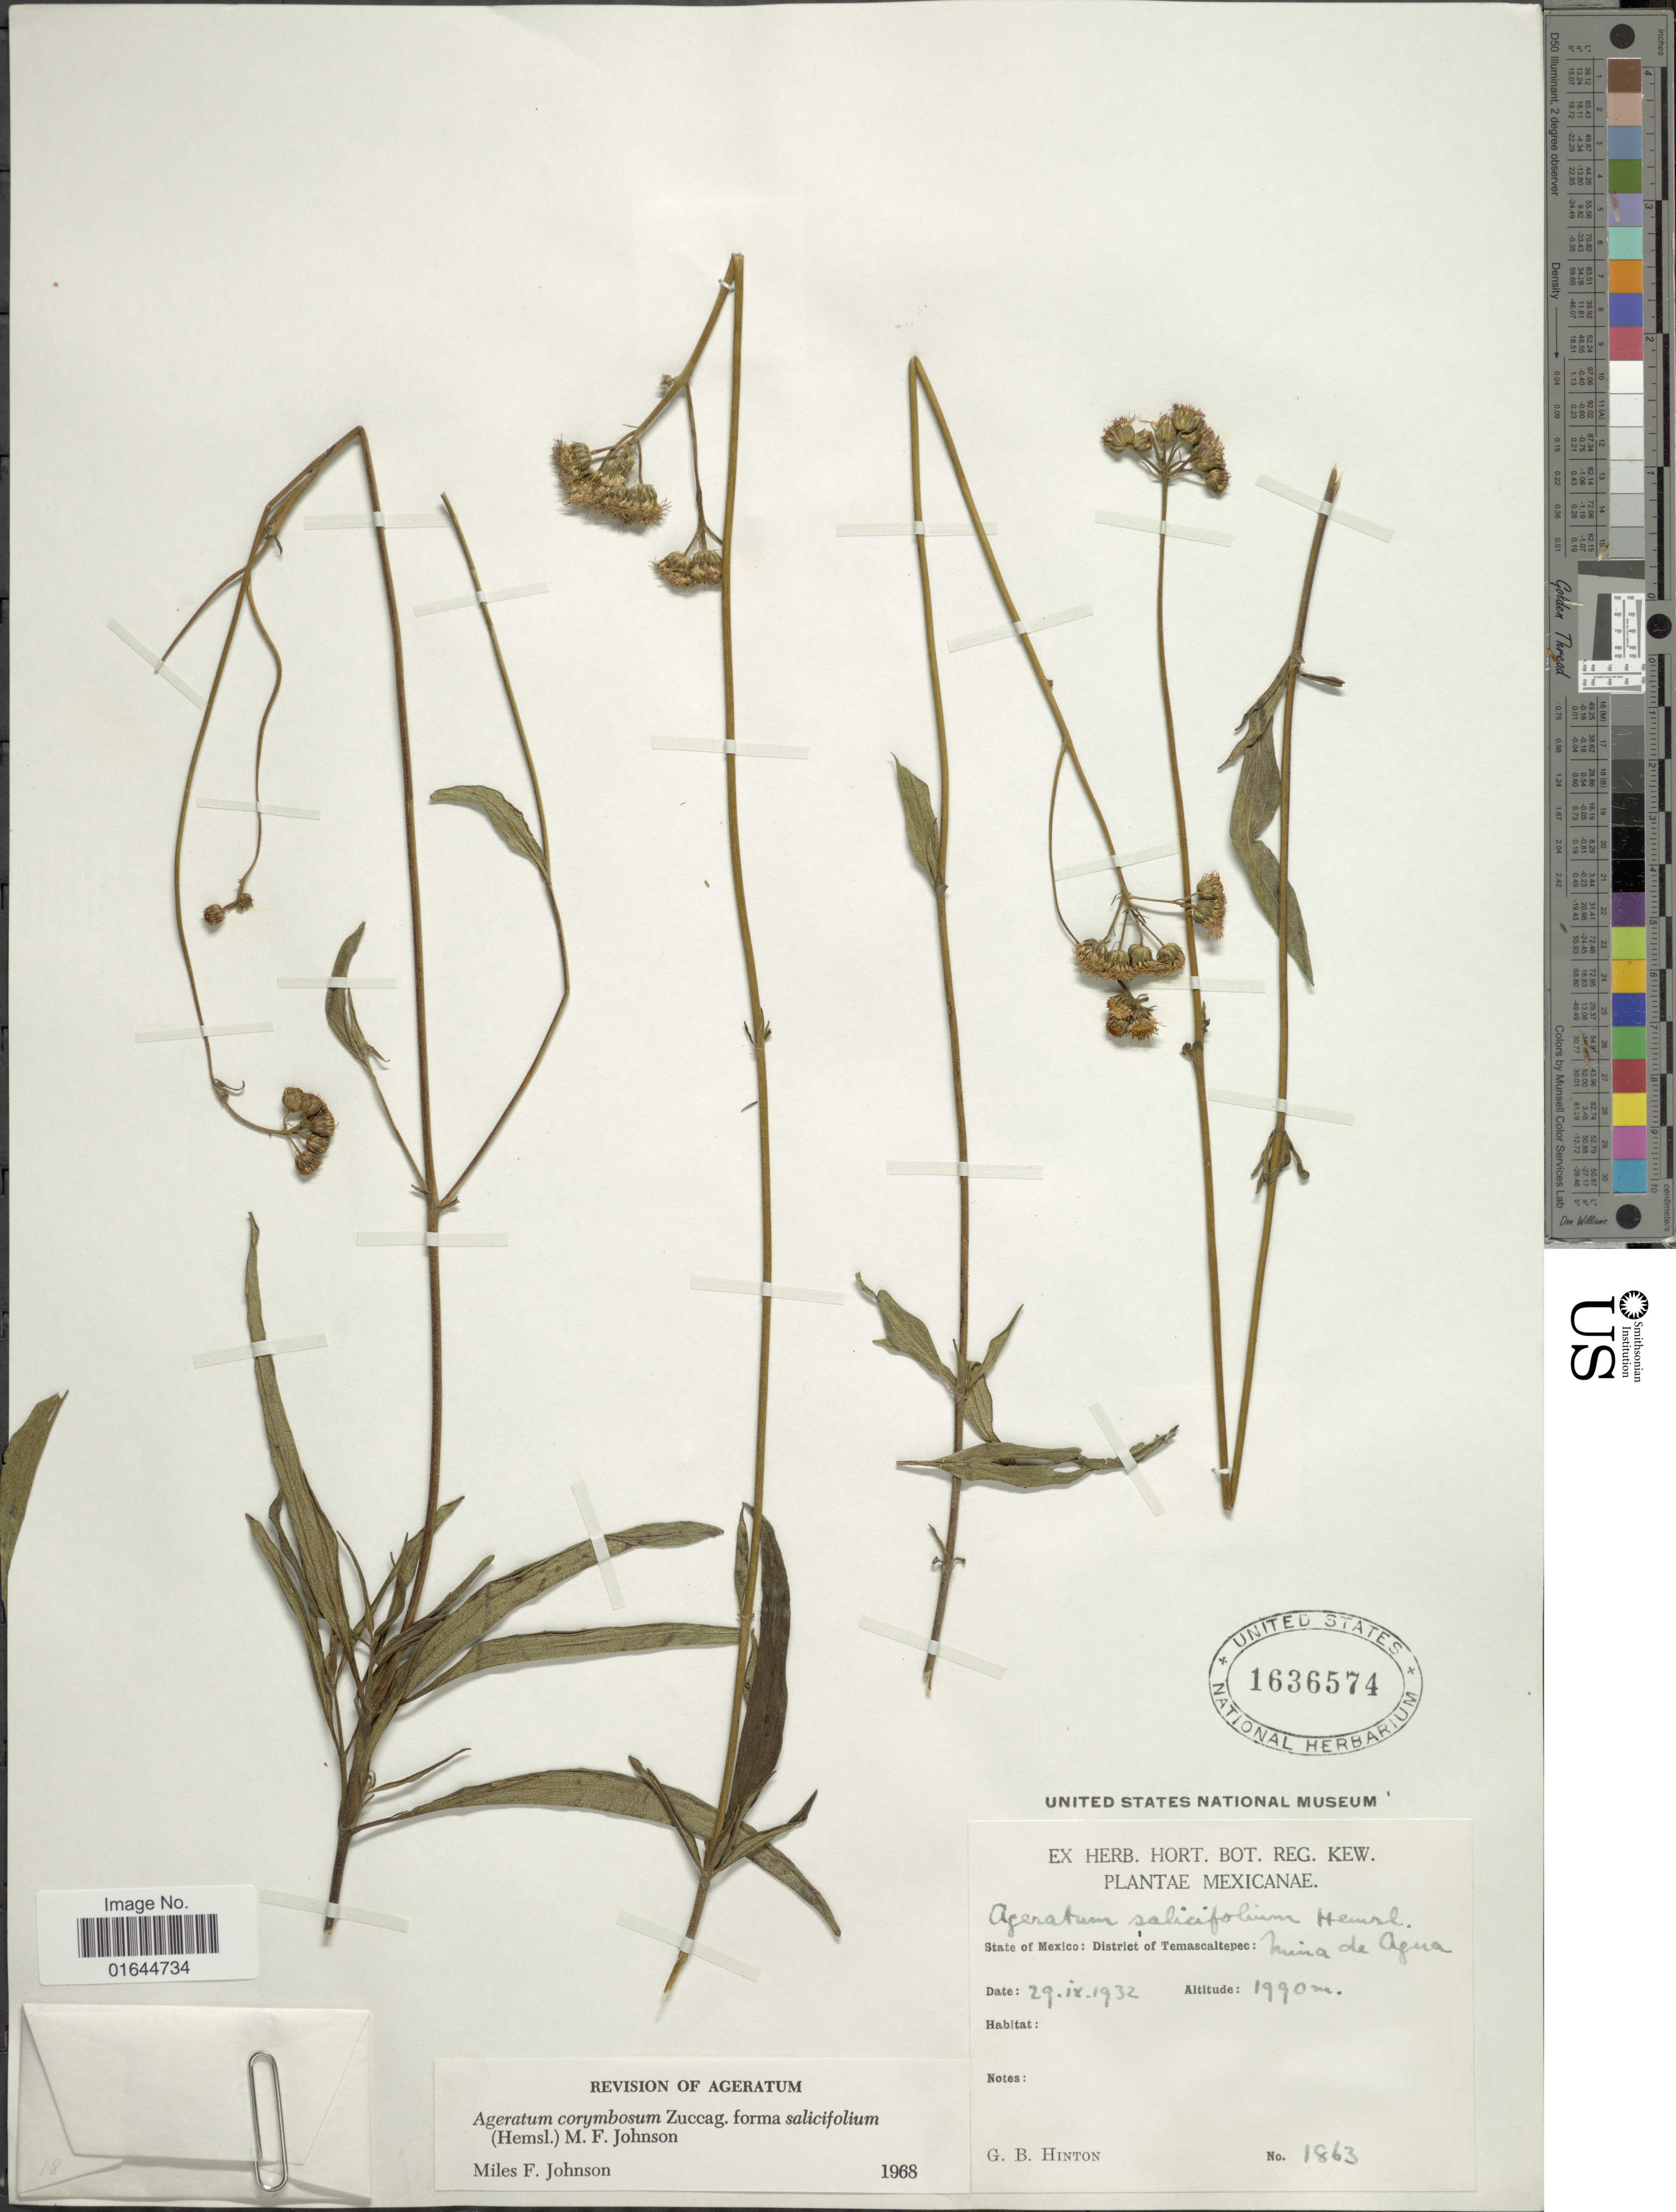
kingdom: Plantae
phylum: Tracheophyta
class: Magnoliopsida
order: Asterales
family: Asteraceae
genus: Ageratum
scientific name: Ageratum corymbosum f. salicifolium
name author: (Hemsl.) M.F. Johnson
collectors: G. B. Hinton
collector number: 1863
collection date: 1932-09-29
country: Mexico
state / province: México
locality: Mexicanae, State of Mexico: District of Temascaltepec.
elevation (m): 1990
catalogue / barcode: US 1636574